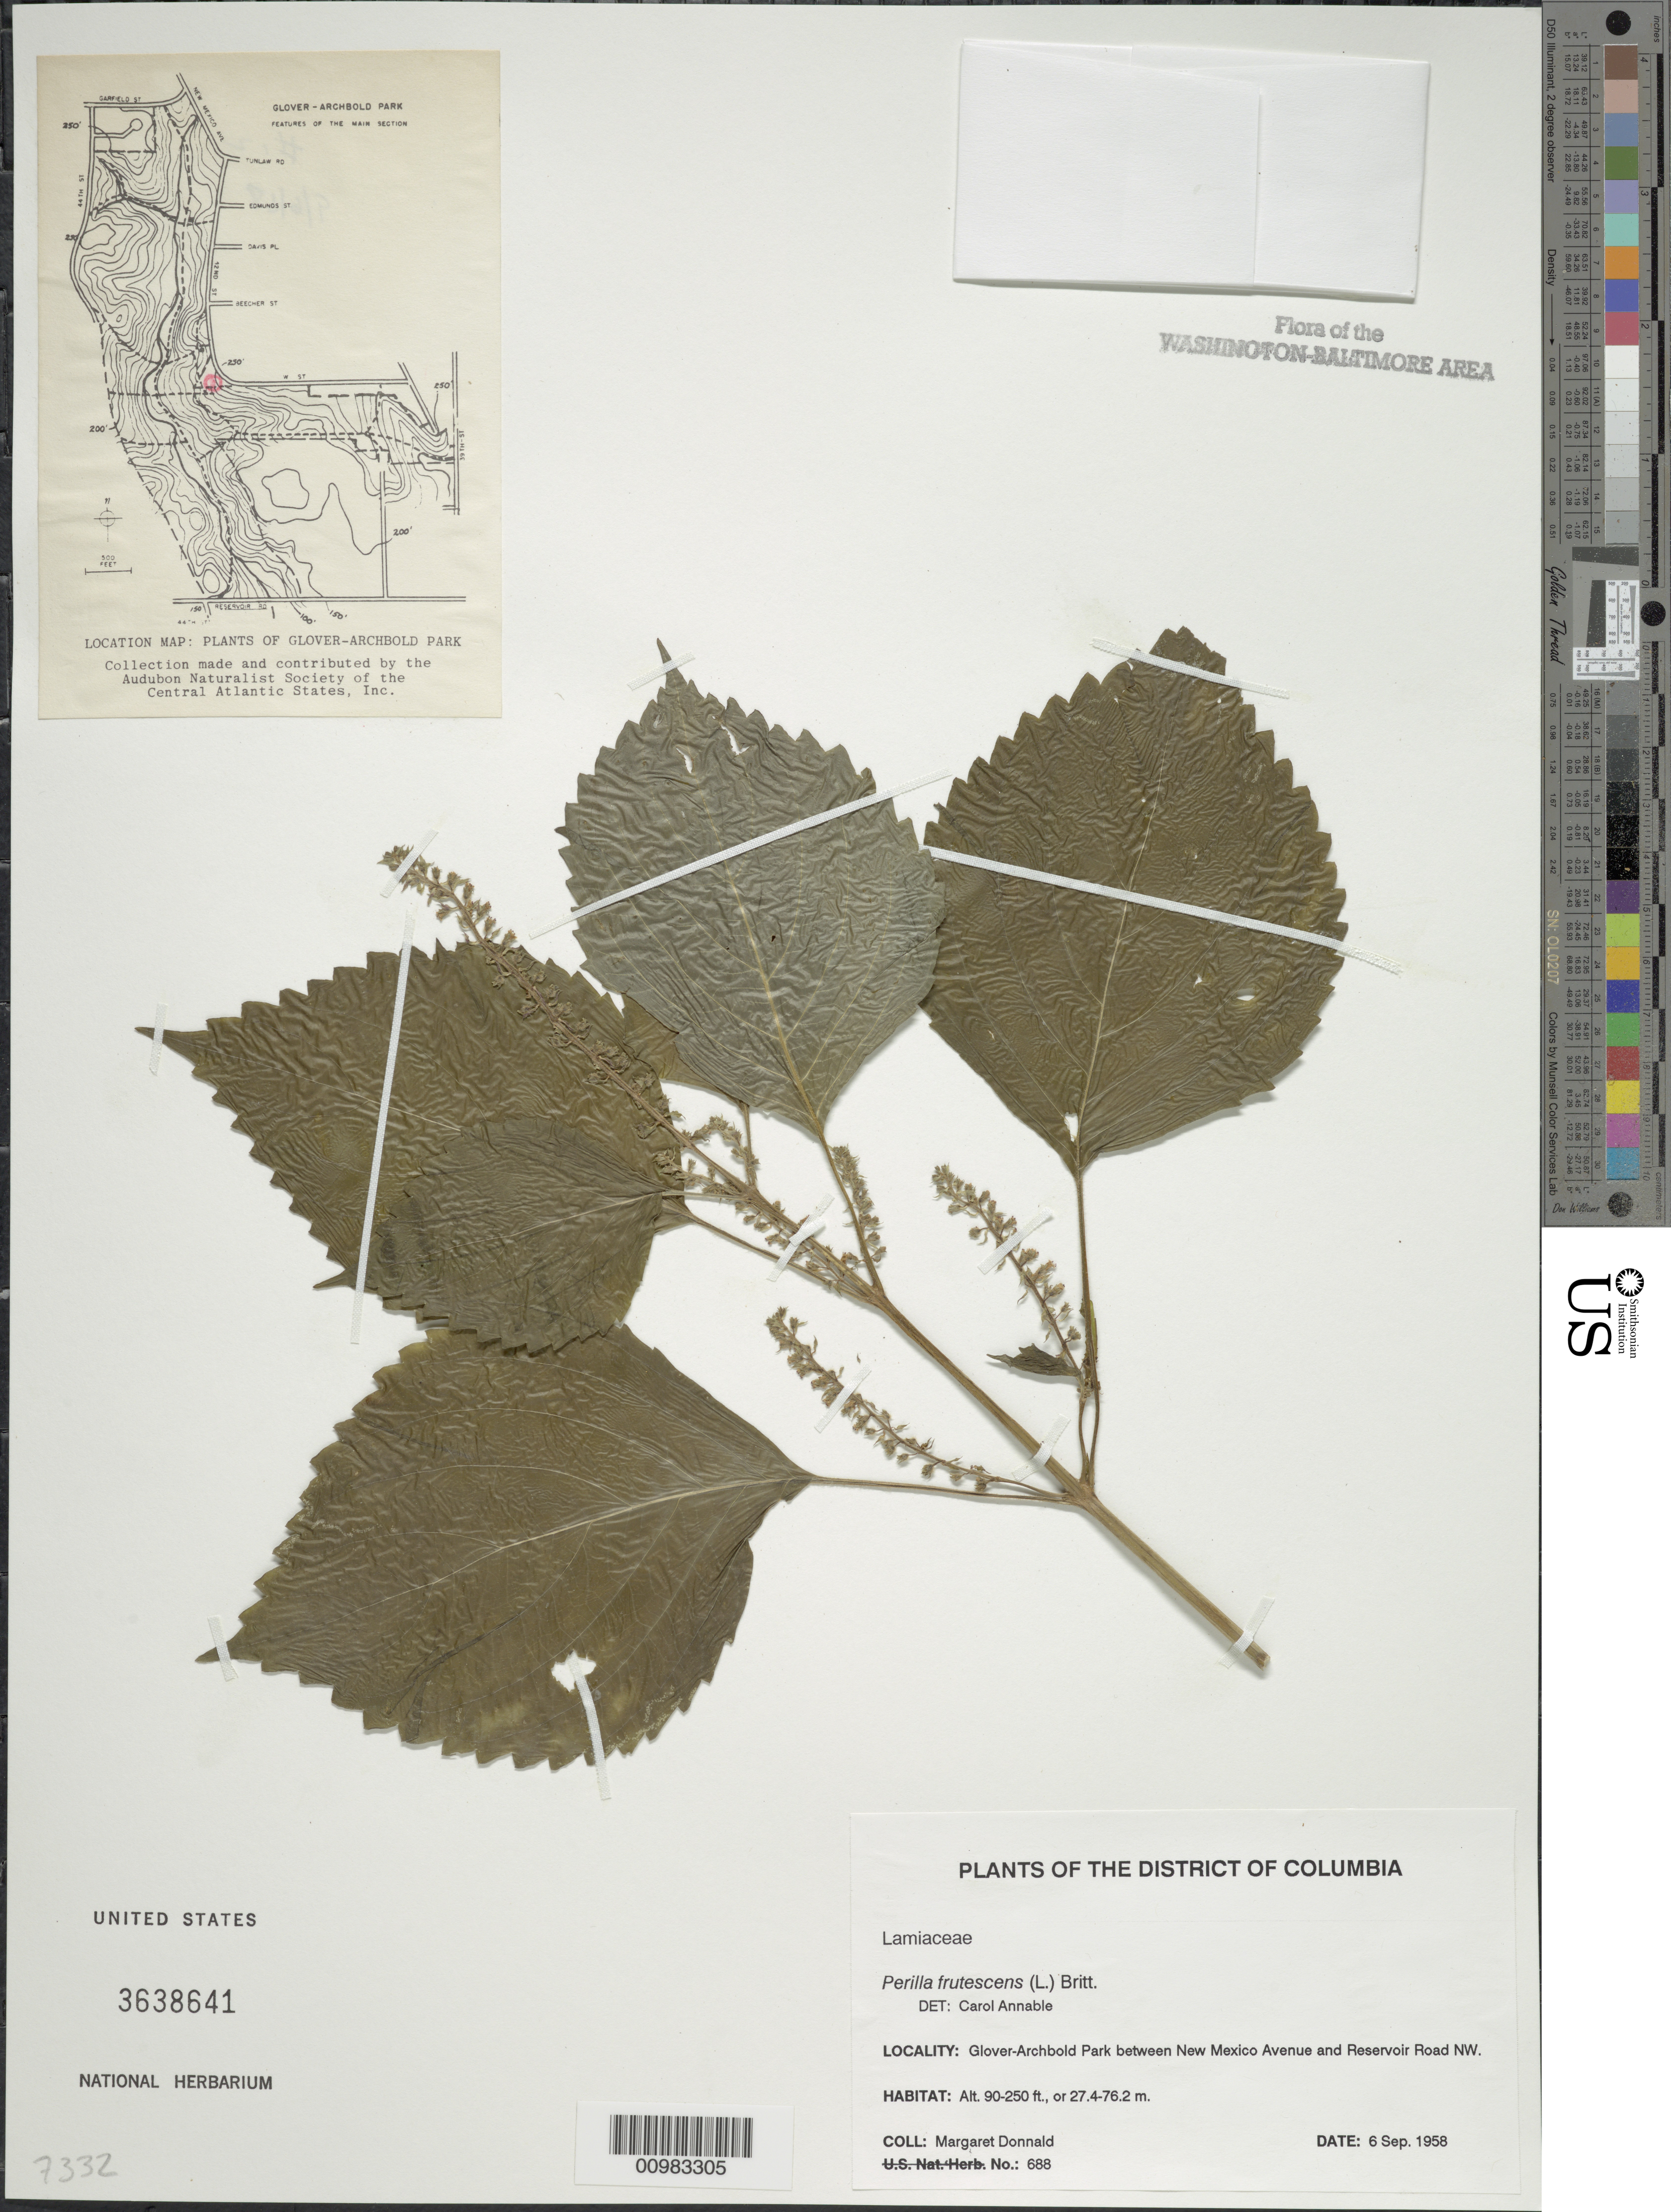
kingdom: Plantae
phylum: Tracheophyta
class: Magnoliopsida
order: Lamiales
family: Lamiaceae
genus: Perilla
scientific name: Perilla frutescens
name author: (L.) Britton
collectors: M. Donnald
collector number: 688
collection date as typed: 6 Sep 1958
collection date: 1958-09-06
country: United States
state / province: District of Columbia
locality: Glover-Archbold Park between New Mexico Avenue and Reservoir Road NW.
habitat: park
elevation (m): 27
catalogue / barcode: US 3638641